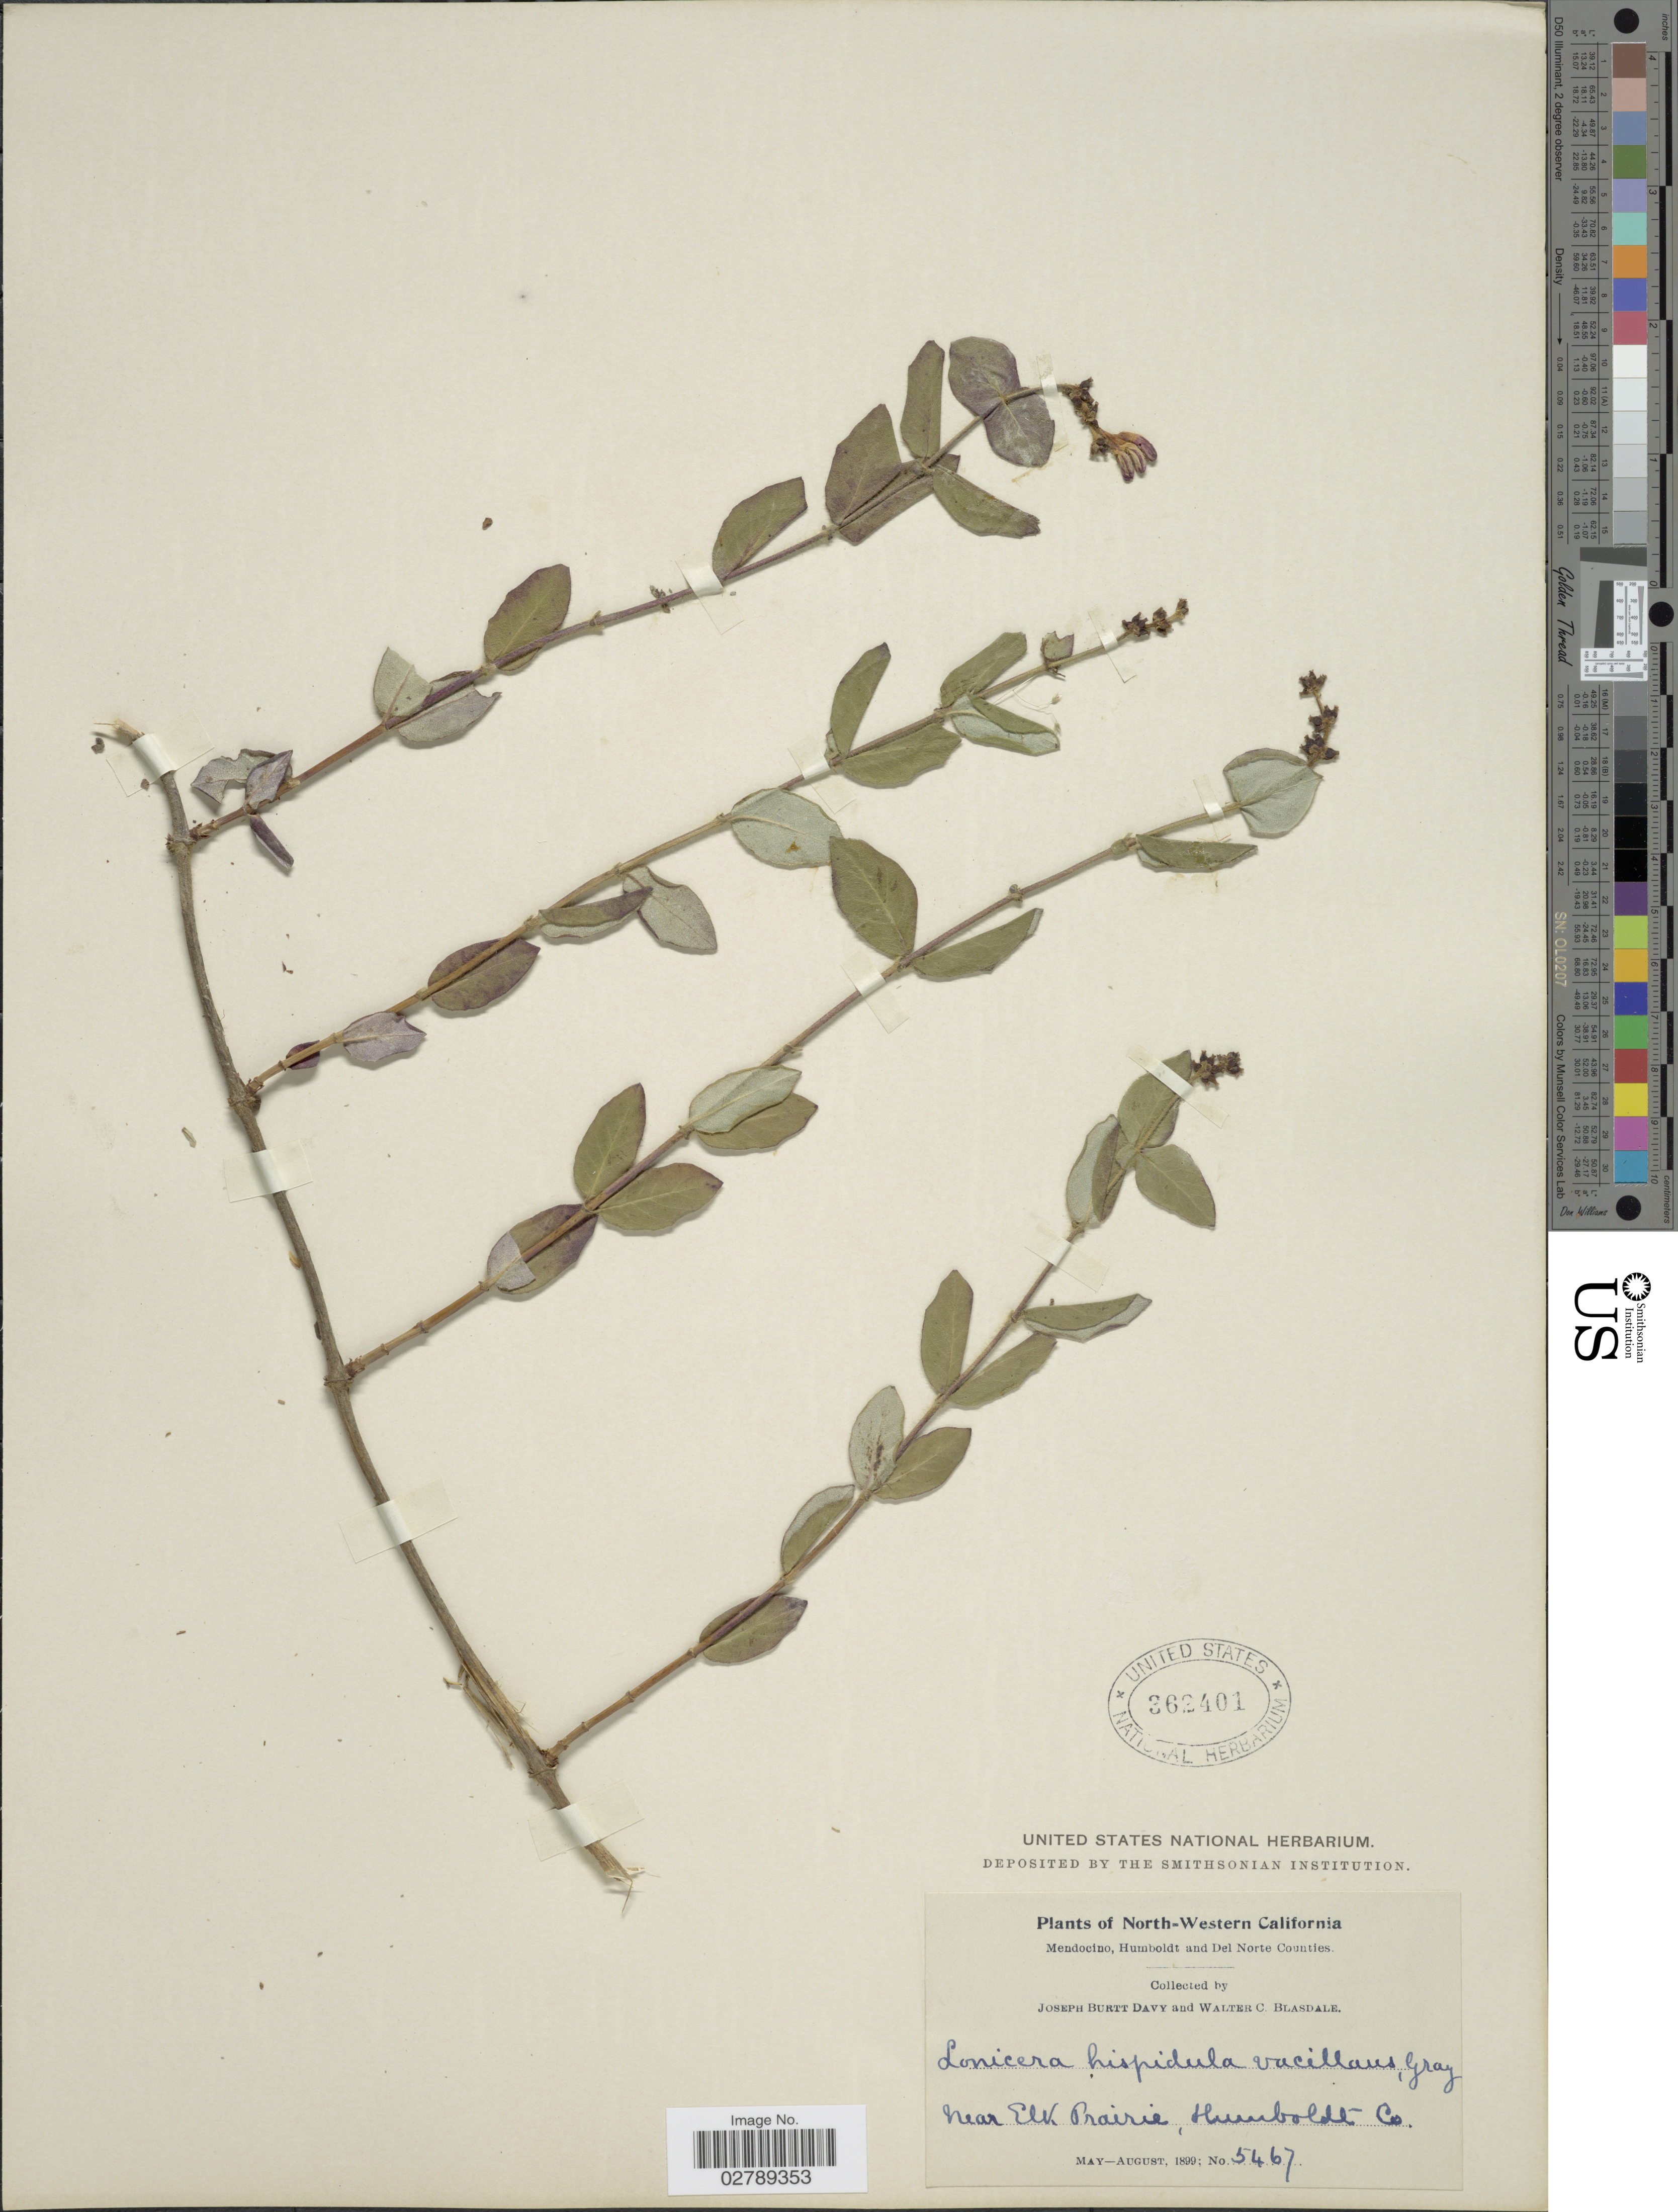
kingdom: Plantae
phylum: Tracheophyta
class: Magnoliopsida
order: Dipsacales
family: Caprifoliaceae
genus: Lonicera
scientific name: Lonicera hispidula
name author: Douglas ex Lindl.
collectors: J. Burtt Davy & W. Blasdale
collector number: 5467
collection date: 1899-05/1899-08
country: United States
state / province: California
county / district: Humboldt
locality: North-Western California. Mendocino, Humboldt and Del Norte Counties. Near Elk Prairie, Humboldt Co.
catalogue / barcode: US 362401